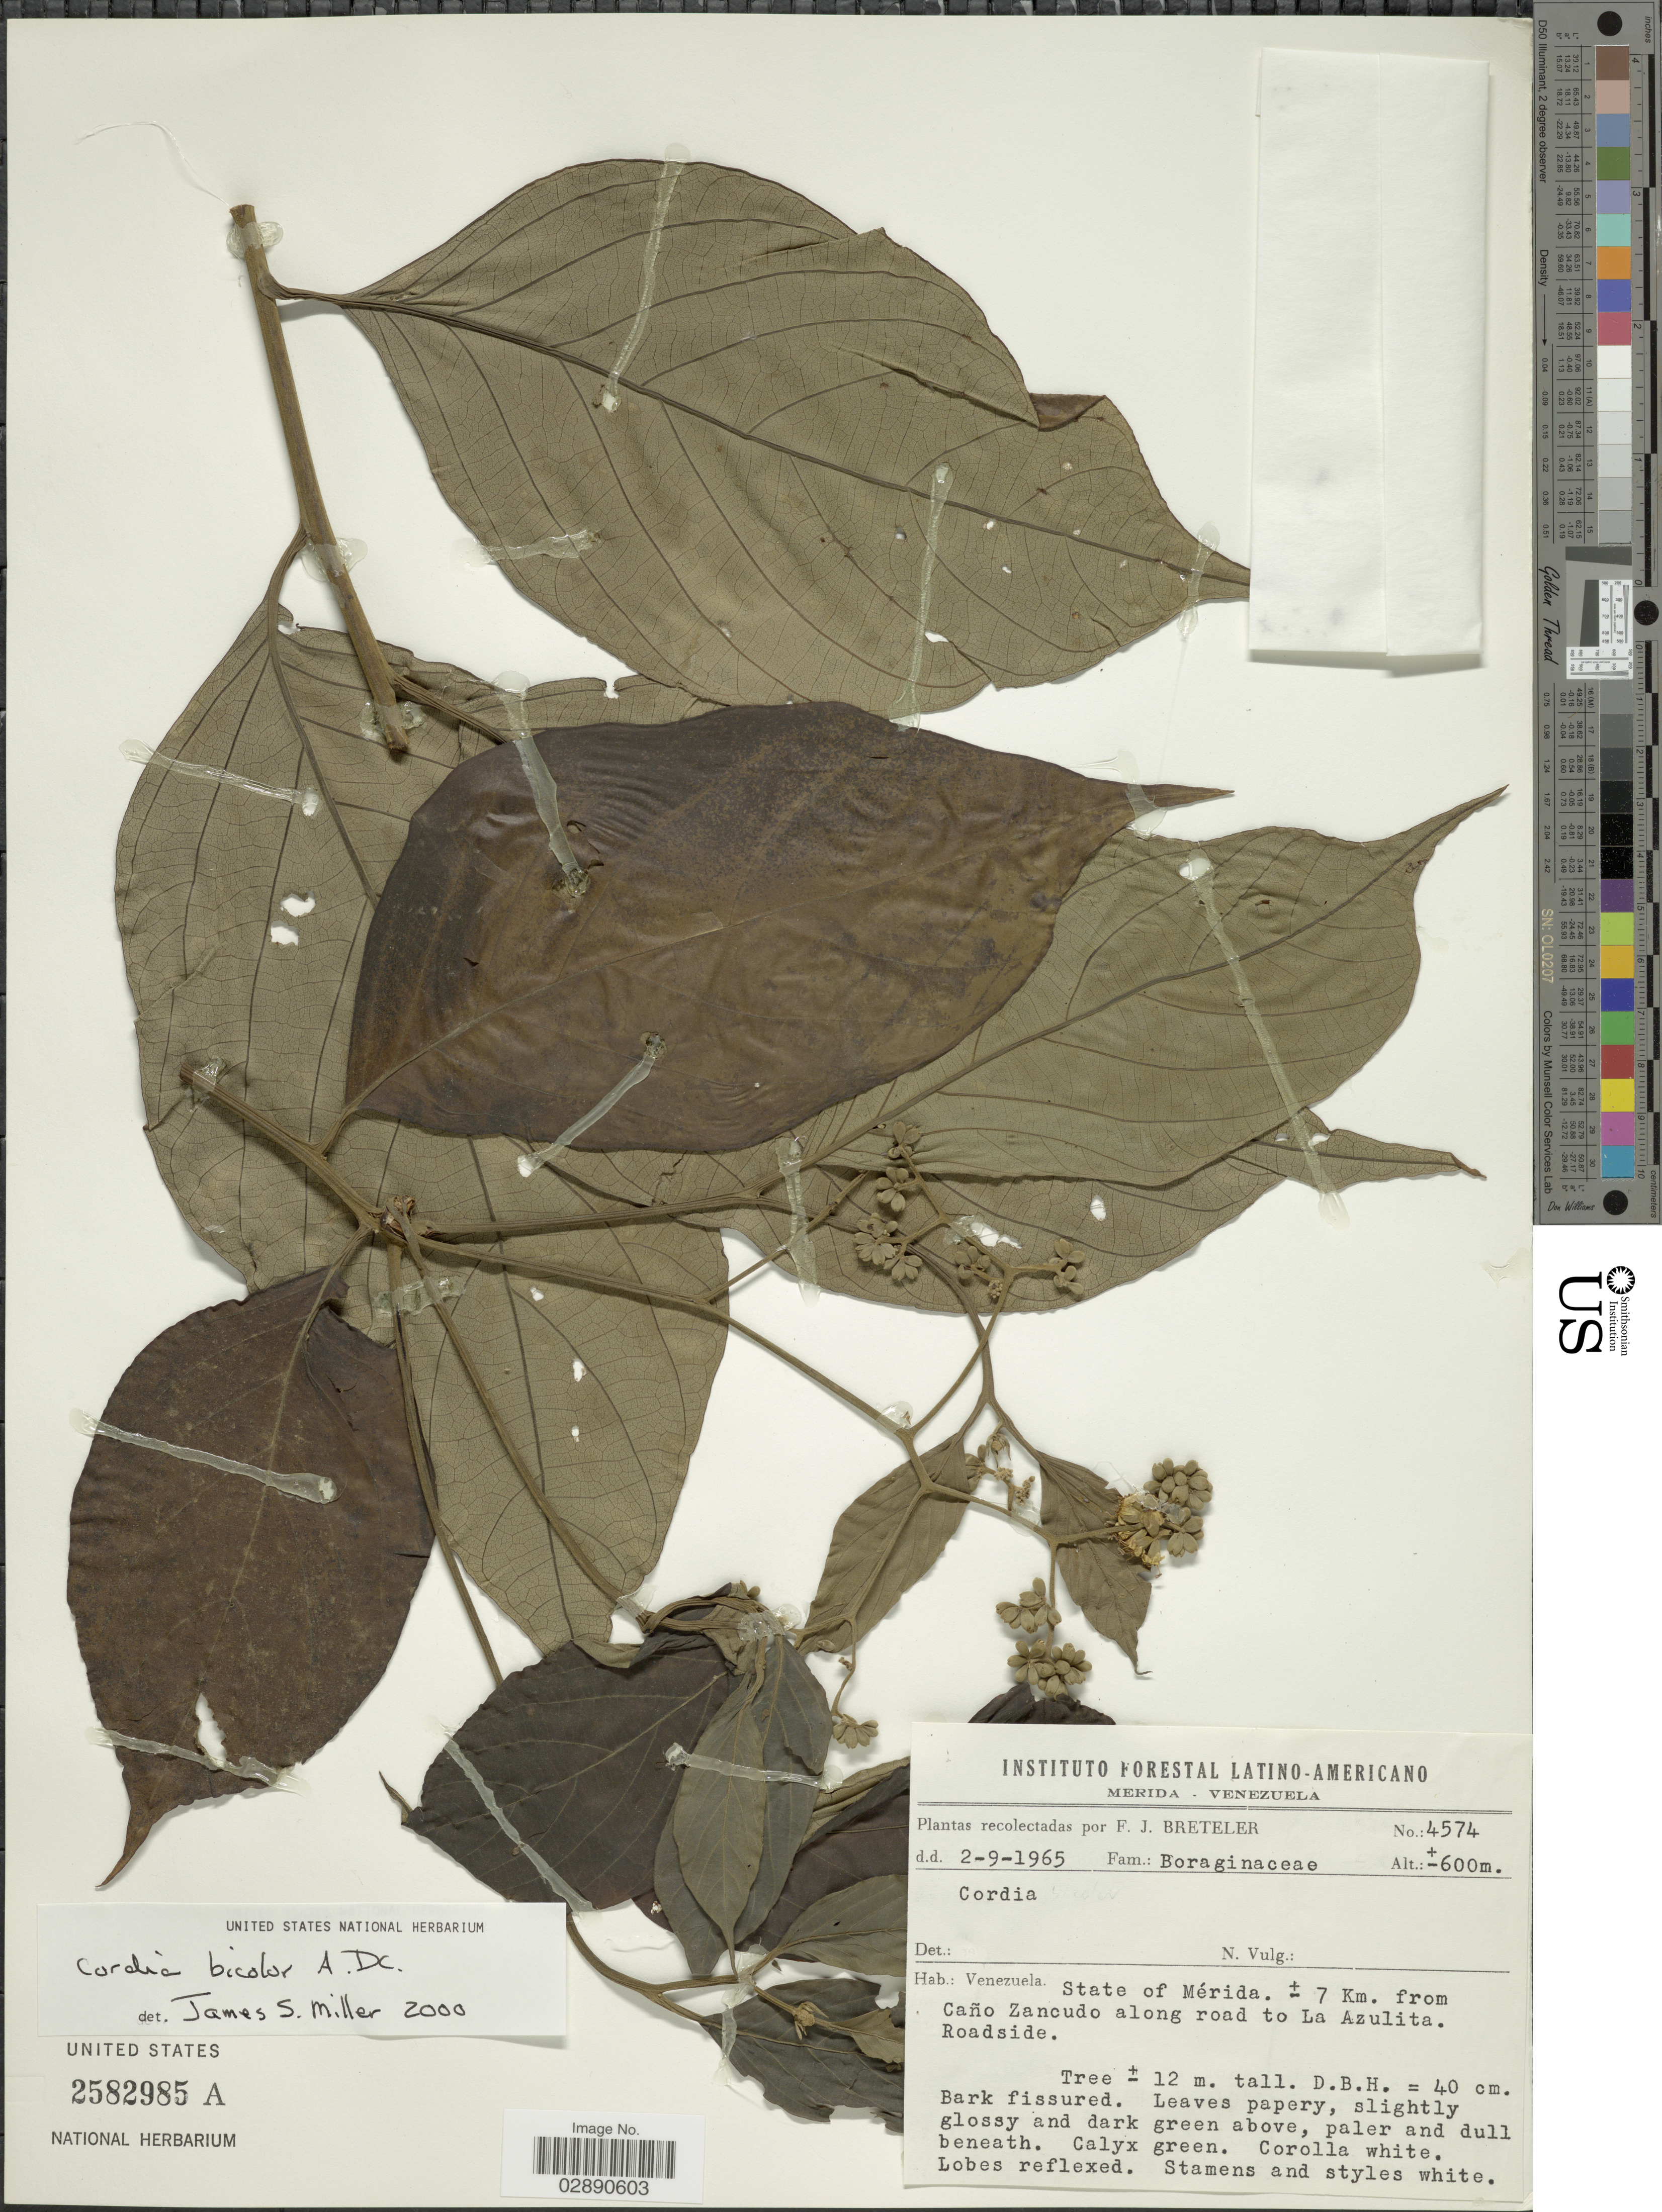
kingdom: Plantae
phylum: Tracheophyta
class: Magnoliopsida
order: Boraginales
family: Cordiaceae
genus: Cordia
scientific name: Cordia bicolor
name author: A. DC.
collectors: F. J. Breteler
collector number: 4574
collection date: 1965-09-02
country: Venezuela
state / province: Mérida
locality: ± 7 Km. from Caño Zancudo along road to La Azulita.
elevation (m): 600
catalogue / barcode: US 2582985A